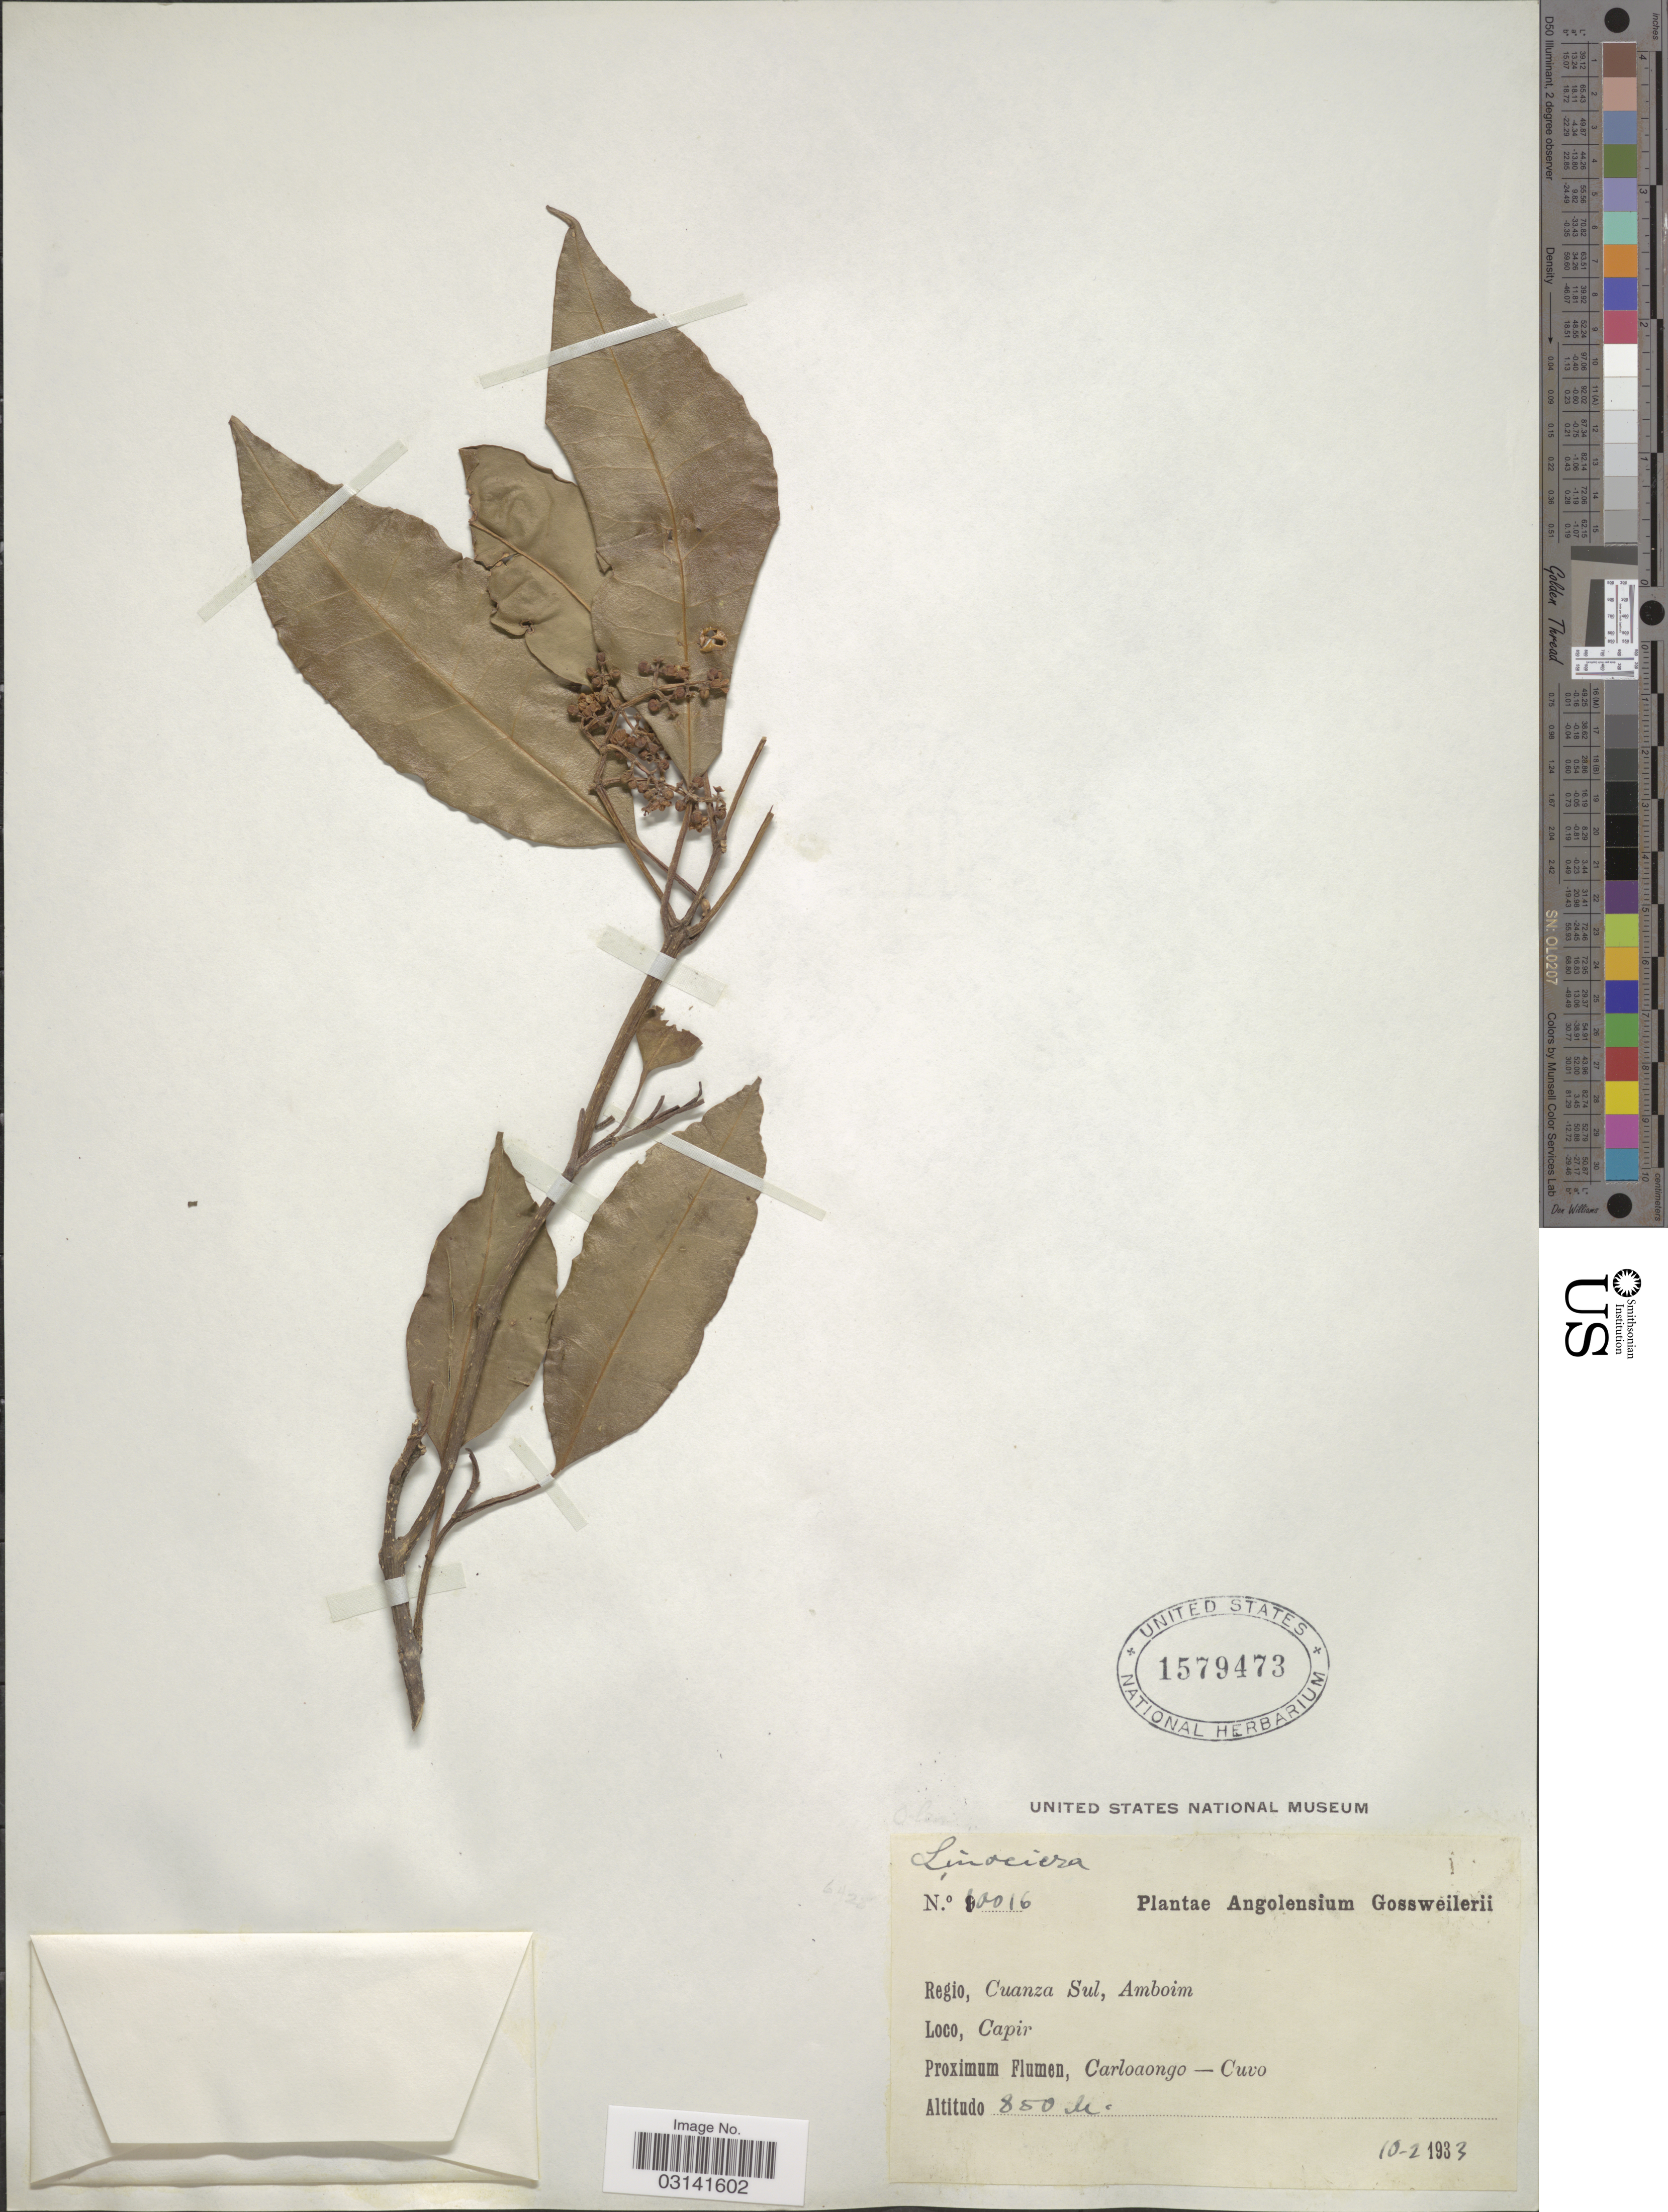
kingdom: Plantae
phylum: Tracheophyta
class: Magnoliopsida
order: Lamiales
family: Oleaceae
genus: Chionanthus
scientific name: Chionanthus sp.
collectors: -. Gossweiler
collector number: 10016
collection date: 1933-02-10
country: Angola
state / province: Cuanza Sul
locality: Regio, Cuanza Sul, Amboim. Capir. Proximum Flumen, Carloaongo - Cuvo.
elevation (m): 850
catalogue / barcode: US 1579473